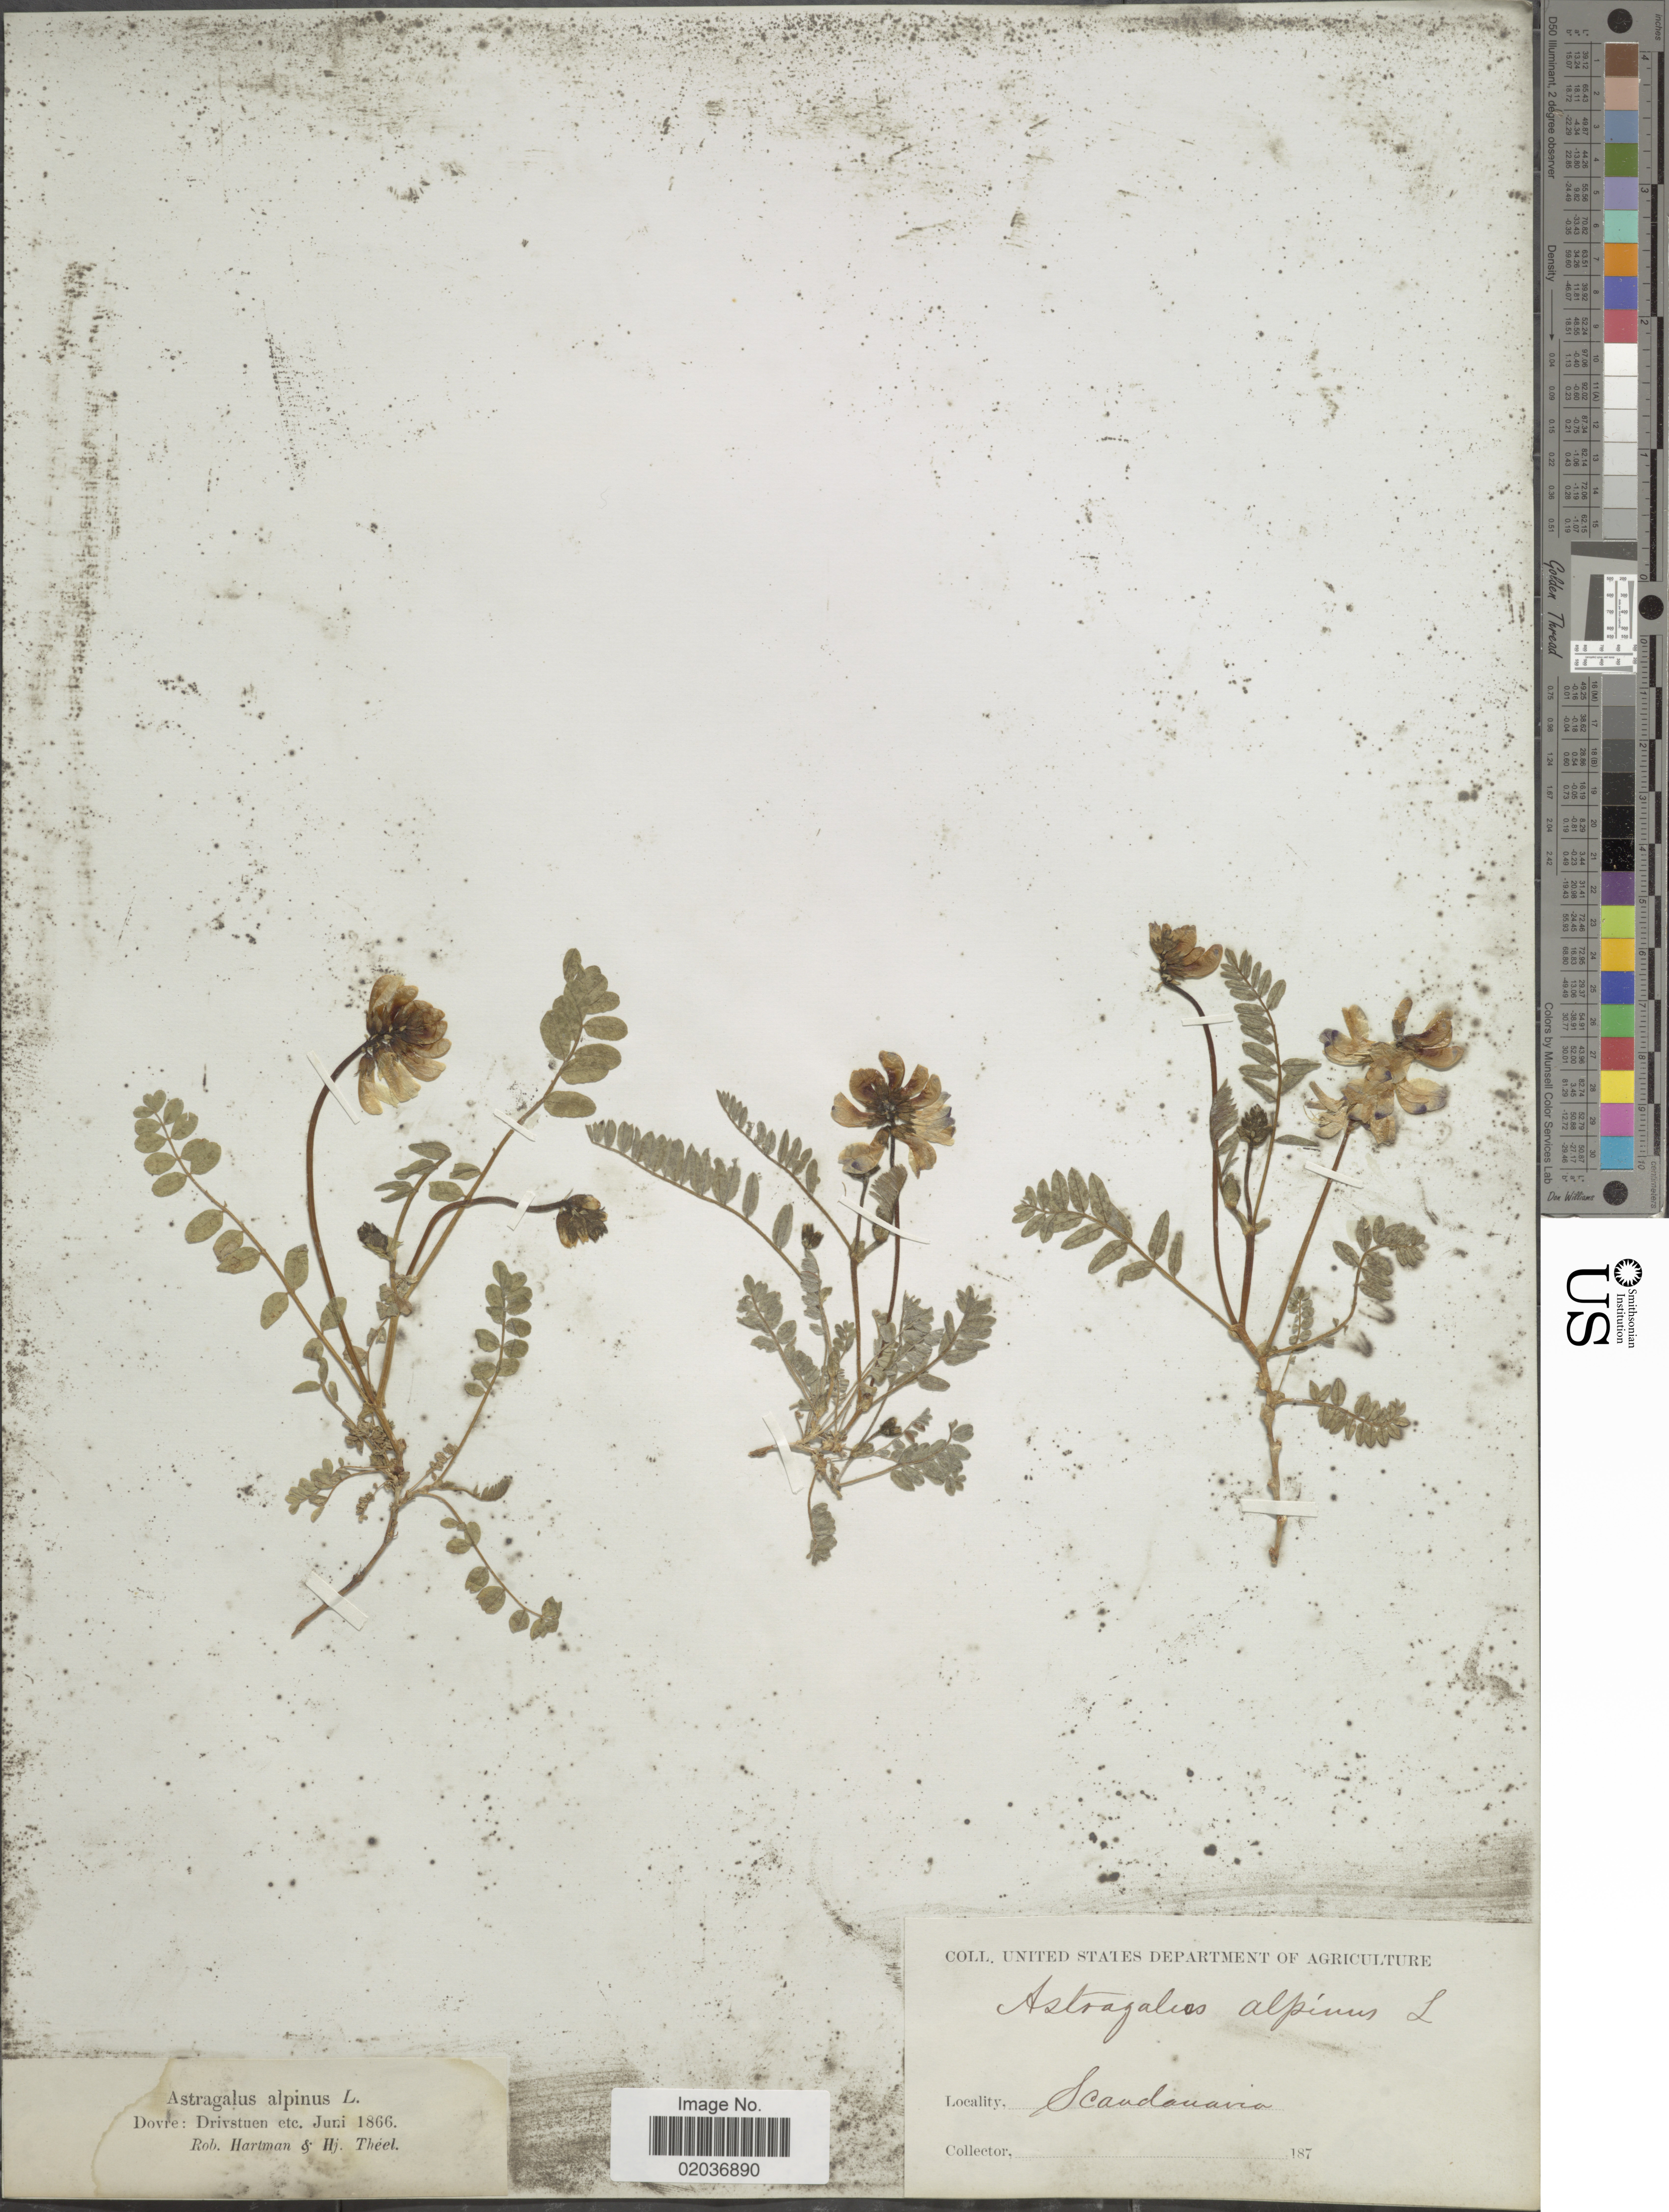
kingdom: Plantae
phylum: Tracheophyta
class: Magnoliopsida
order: Fabales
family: Fabaceae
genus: Astragalus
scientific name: Astragalus alpinus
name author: L.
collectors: R. W. Hartman & H. Théel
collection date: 1866-06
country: Norway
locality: Scandinavia. Dovre: Drivstuen etc.